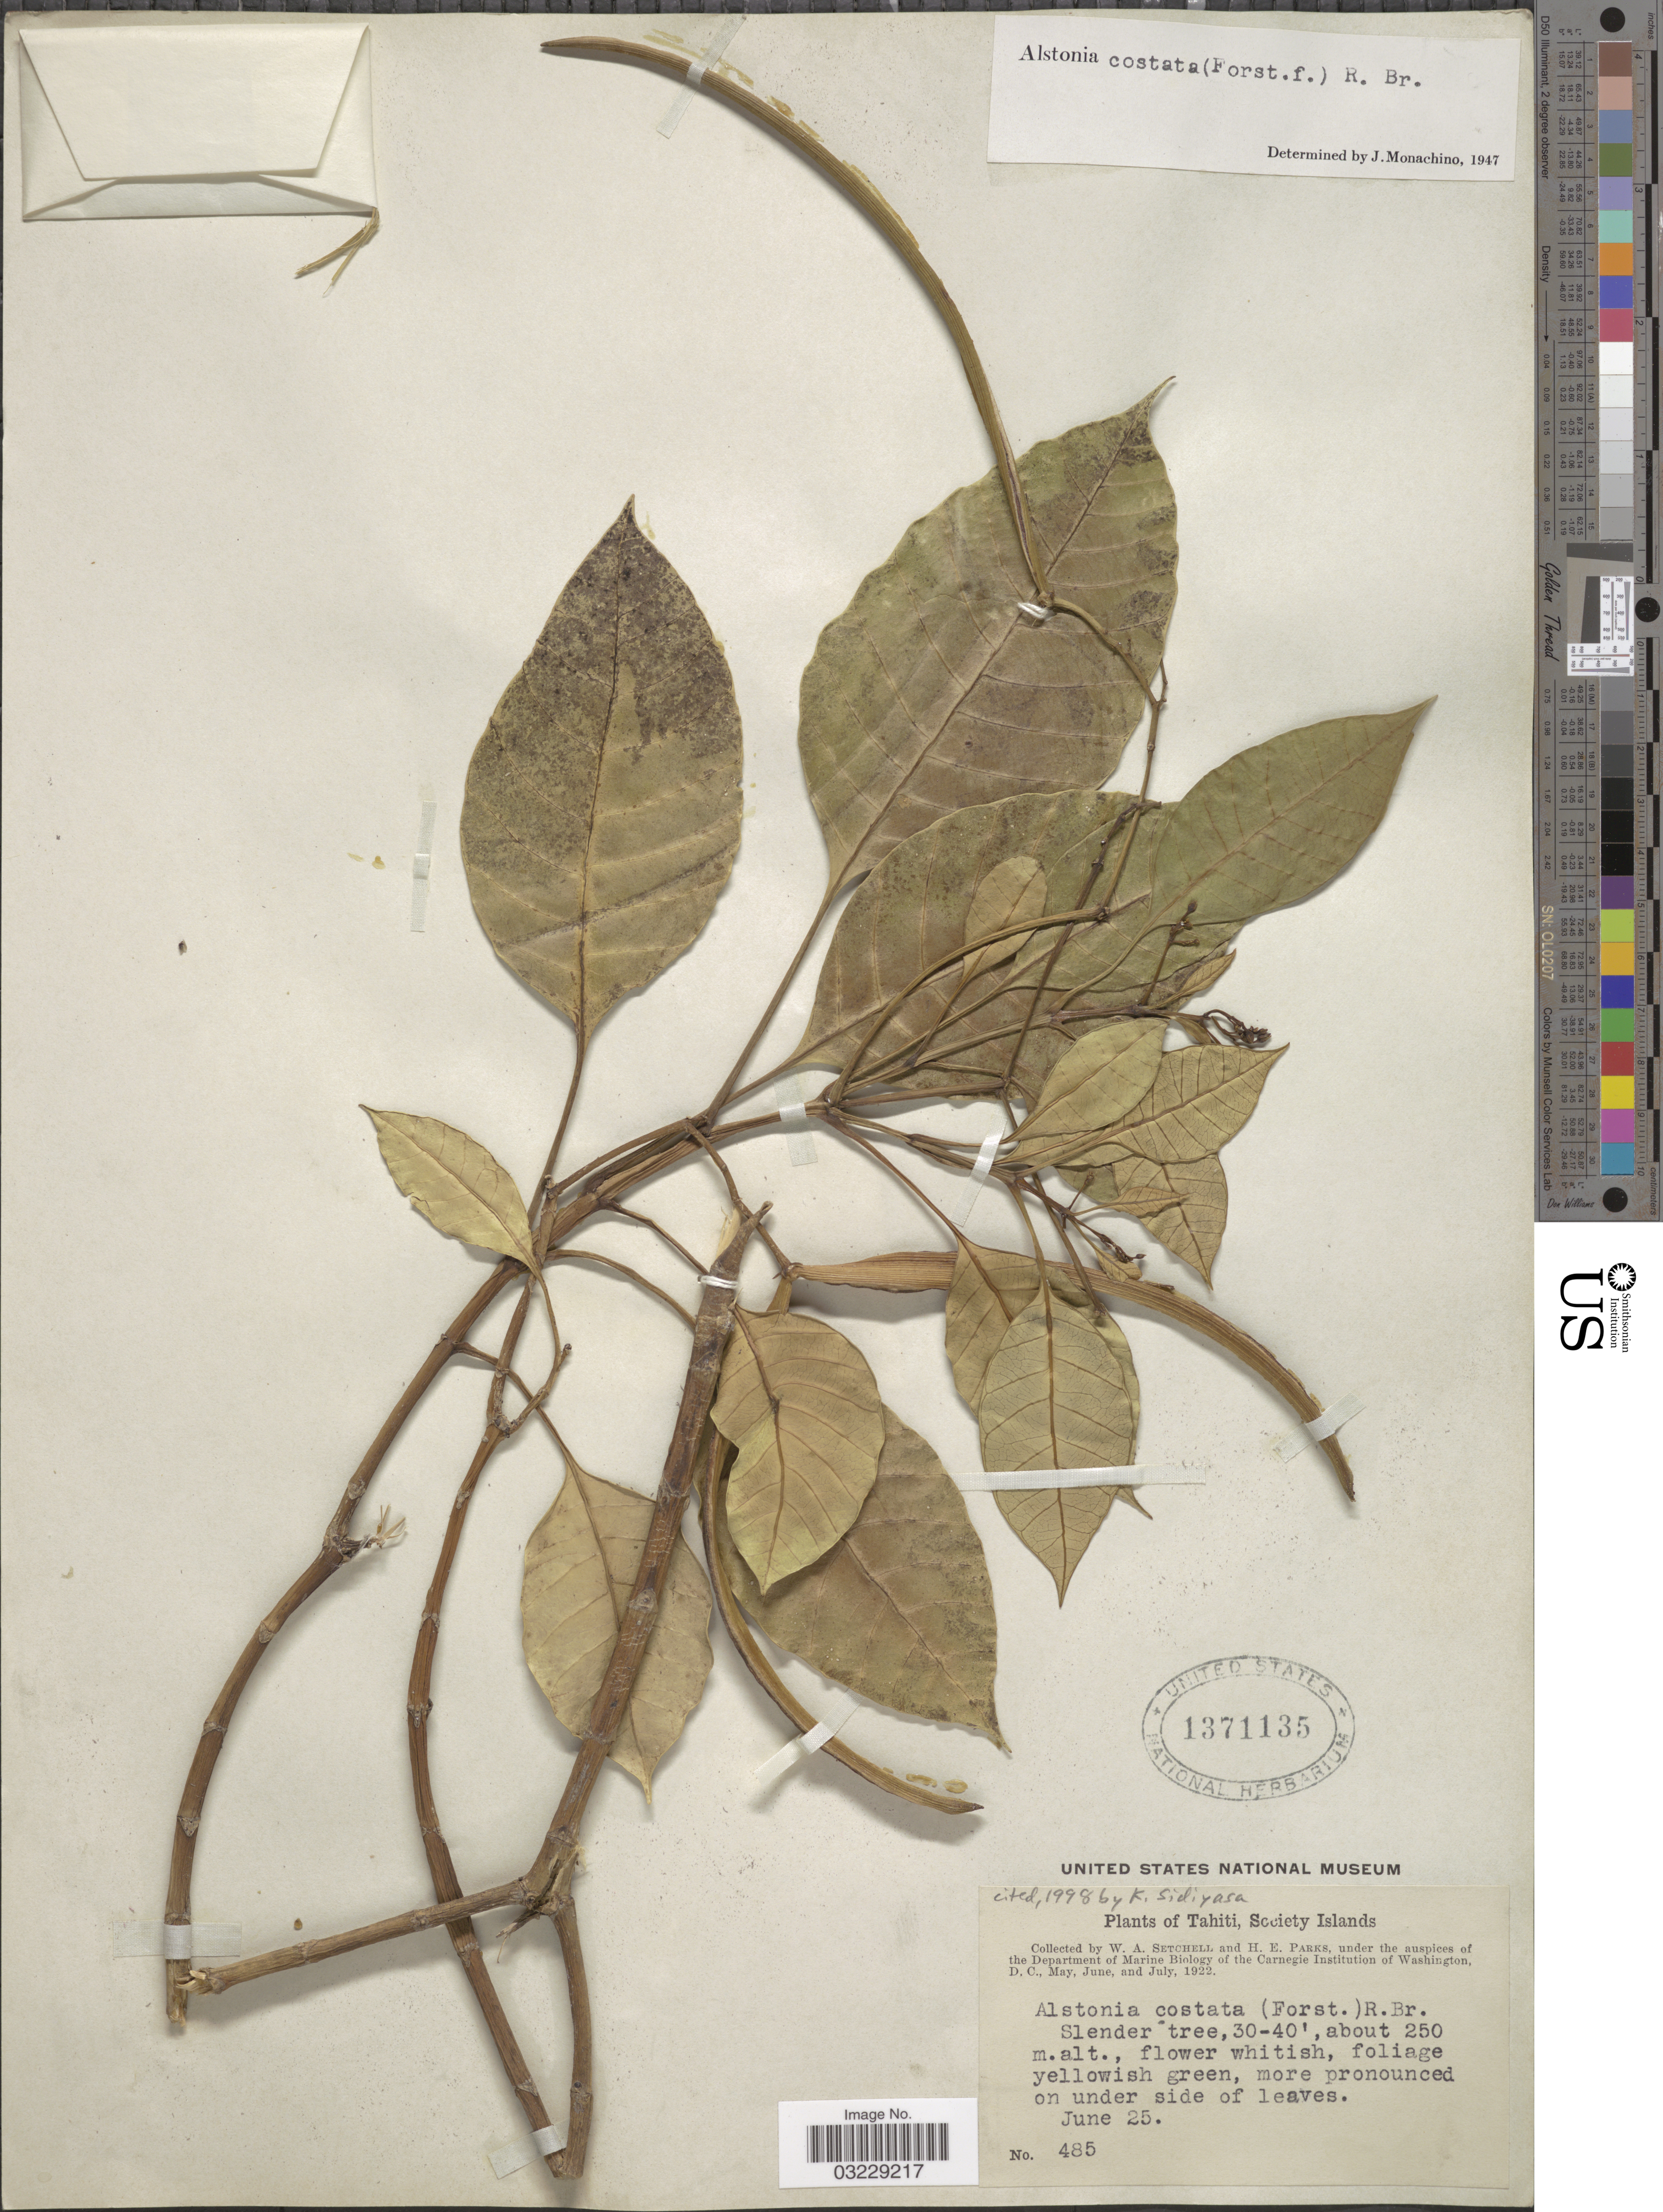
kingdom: Plantae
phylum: Tracheophyta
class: Magnoliopsida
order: Gentianales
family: Apocynaceae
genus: Alstonia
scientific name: Alstonia costata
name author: (G. Forst.) R. Br.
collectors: W. Setchell & H. E. Parks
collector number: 485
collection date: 1922-06-25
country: French Polynesia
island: Tahiti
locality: Tahiti, Society Islands.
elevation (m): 250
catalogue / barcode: US 1371135